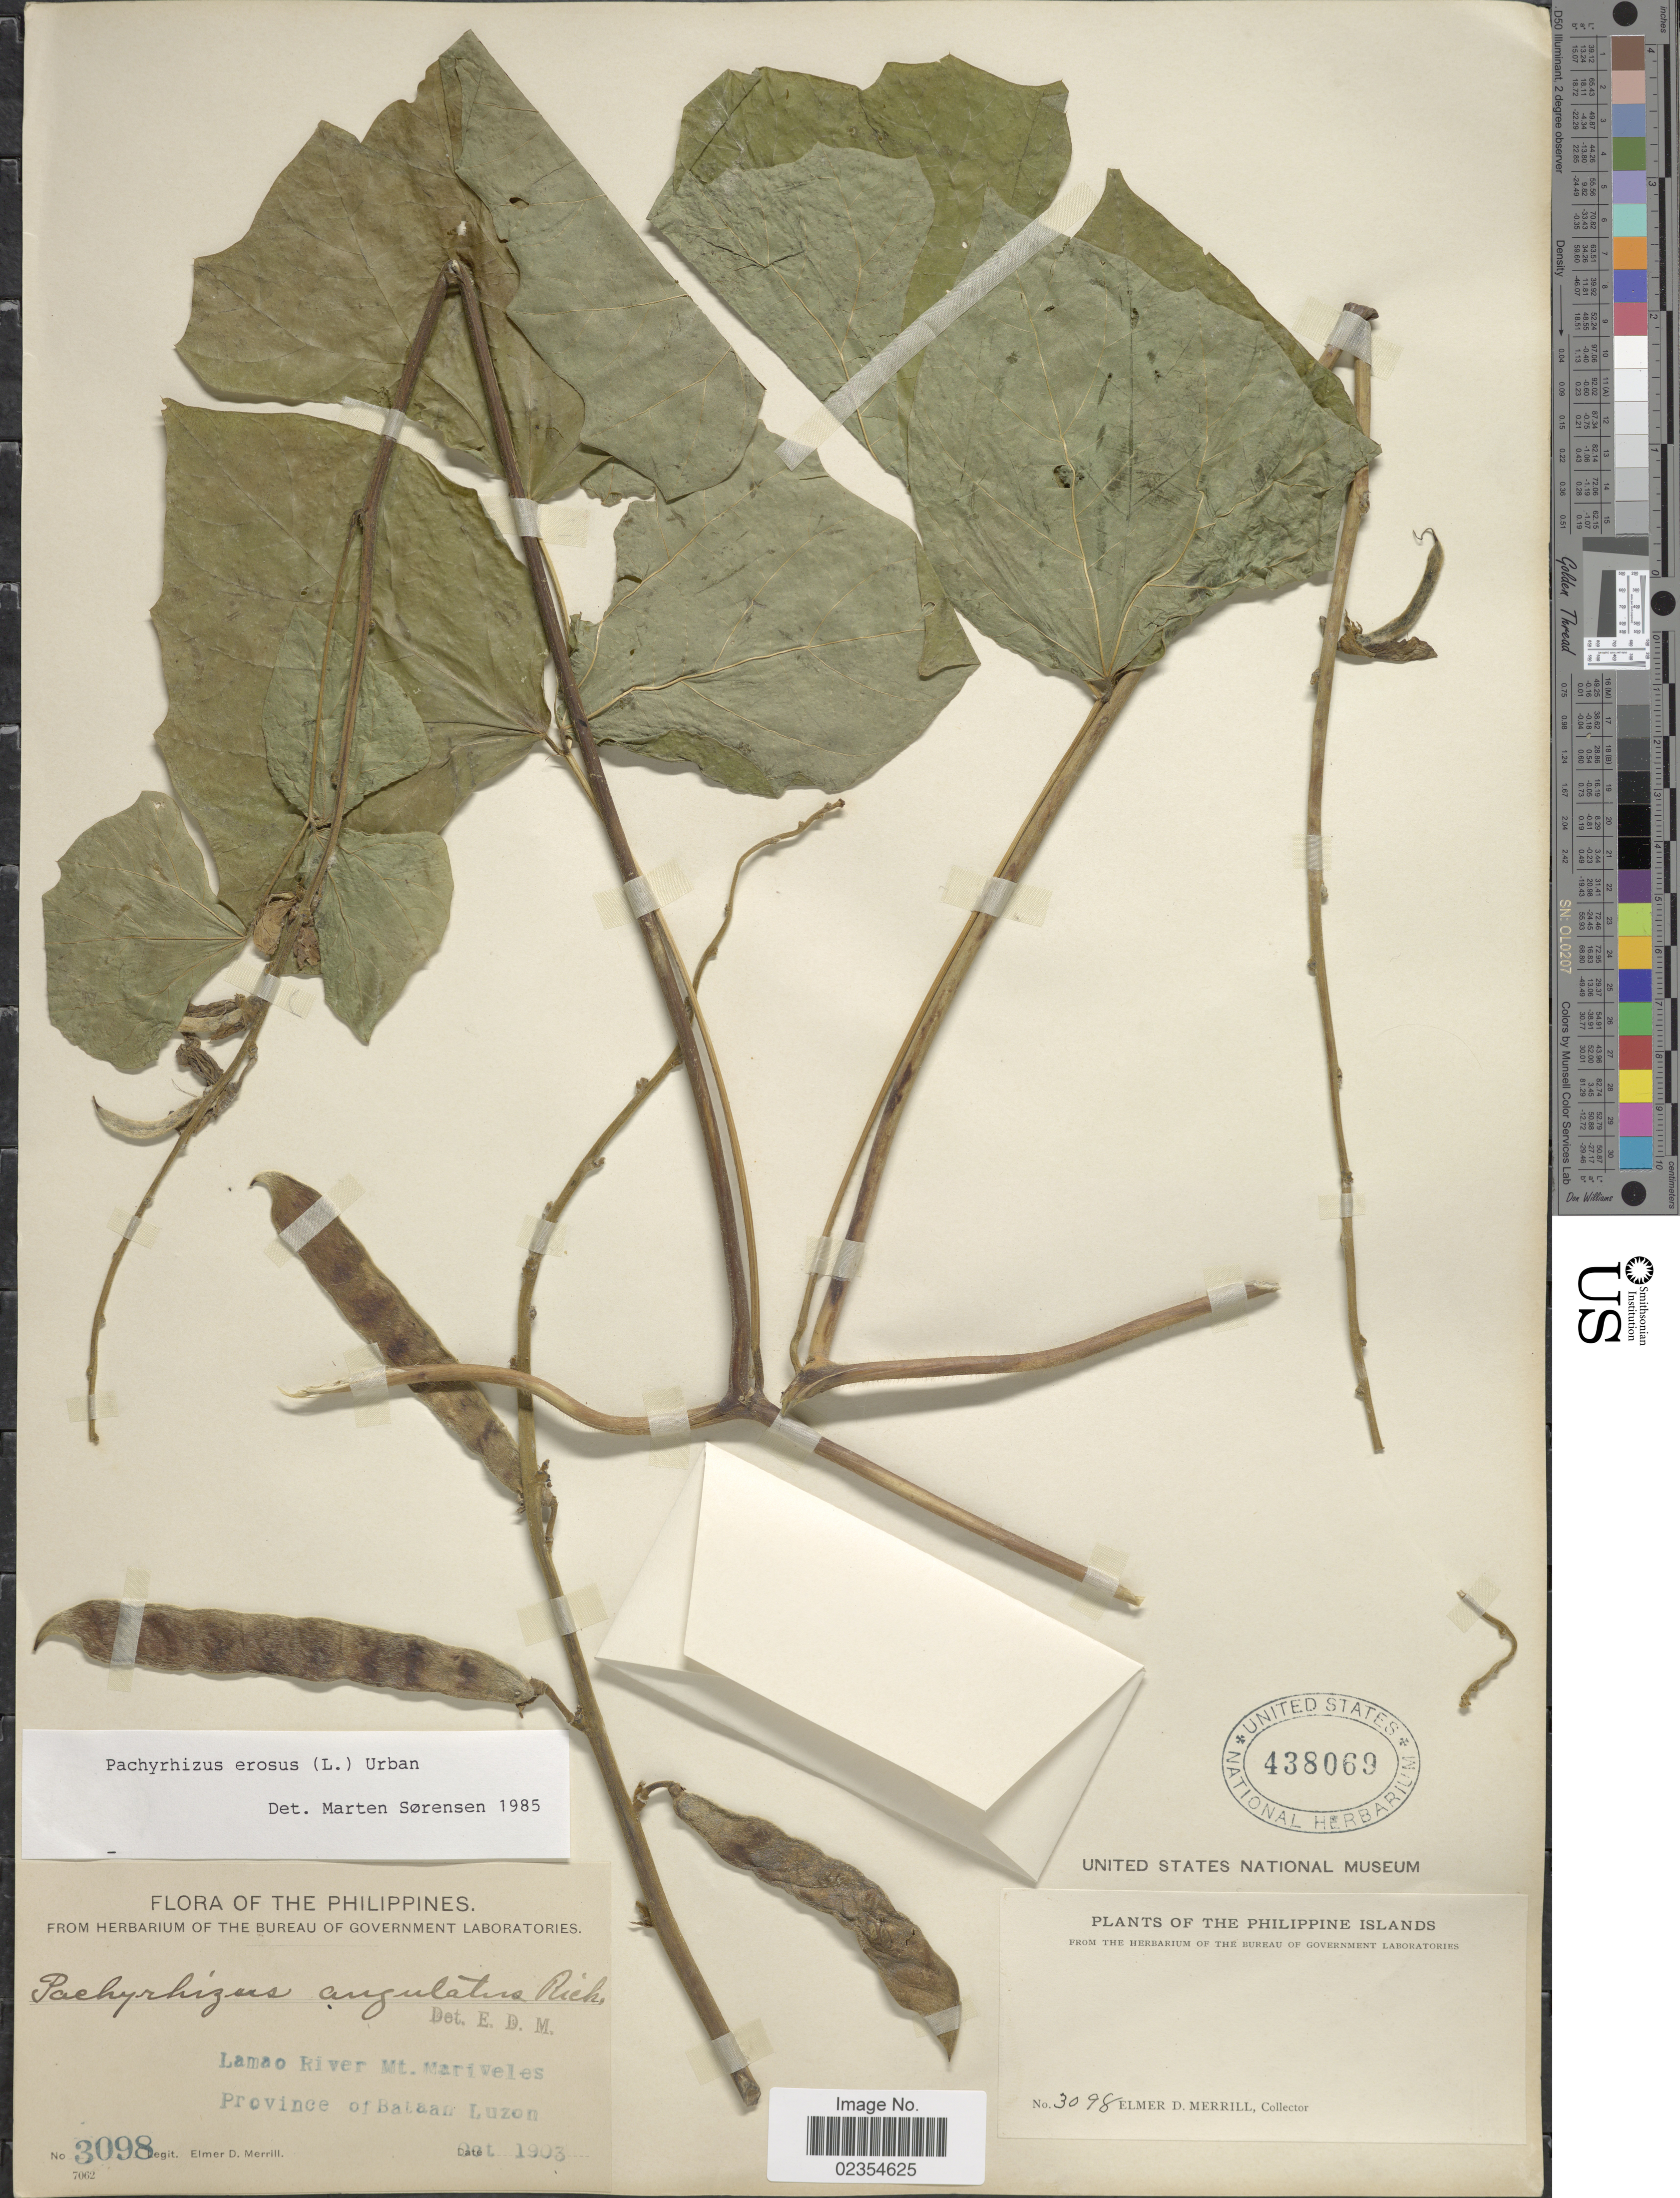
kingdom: Plantae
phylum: Tracheophyta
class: Magnoliopsida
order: Fabales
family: Fabaceae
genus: Pachyrhizus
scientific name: Pachyrhizus erosus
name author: (L.) Urb.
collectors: E. D. Merrill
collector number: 3098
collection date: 1903-10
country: Philippines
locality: Lamao River, Mt. Mariveles, Province of Bataan, Luzon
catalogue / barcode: US 438069